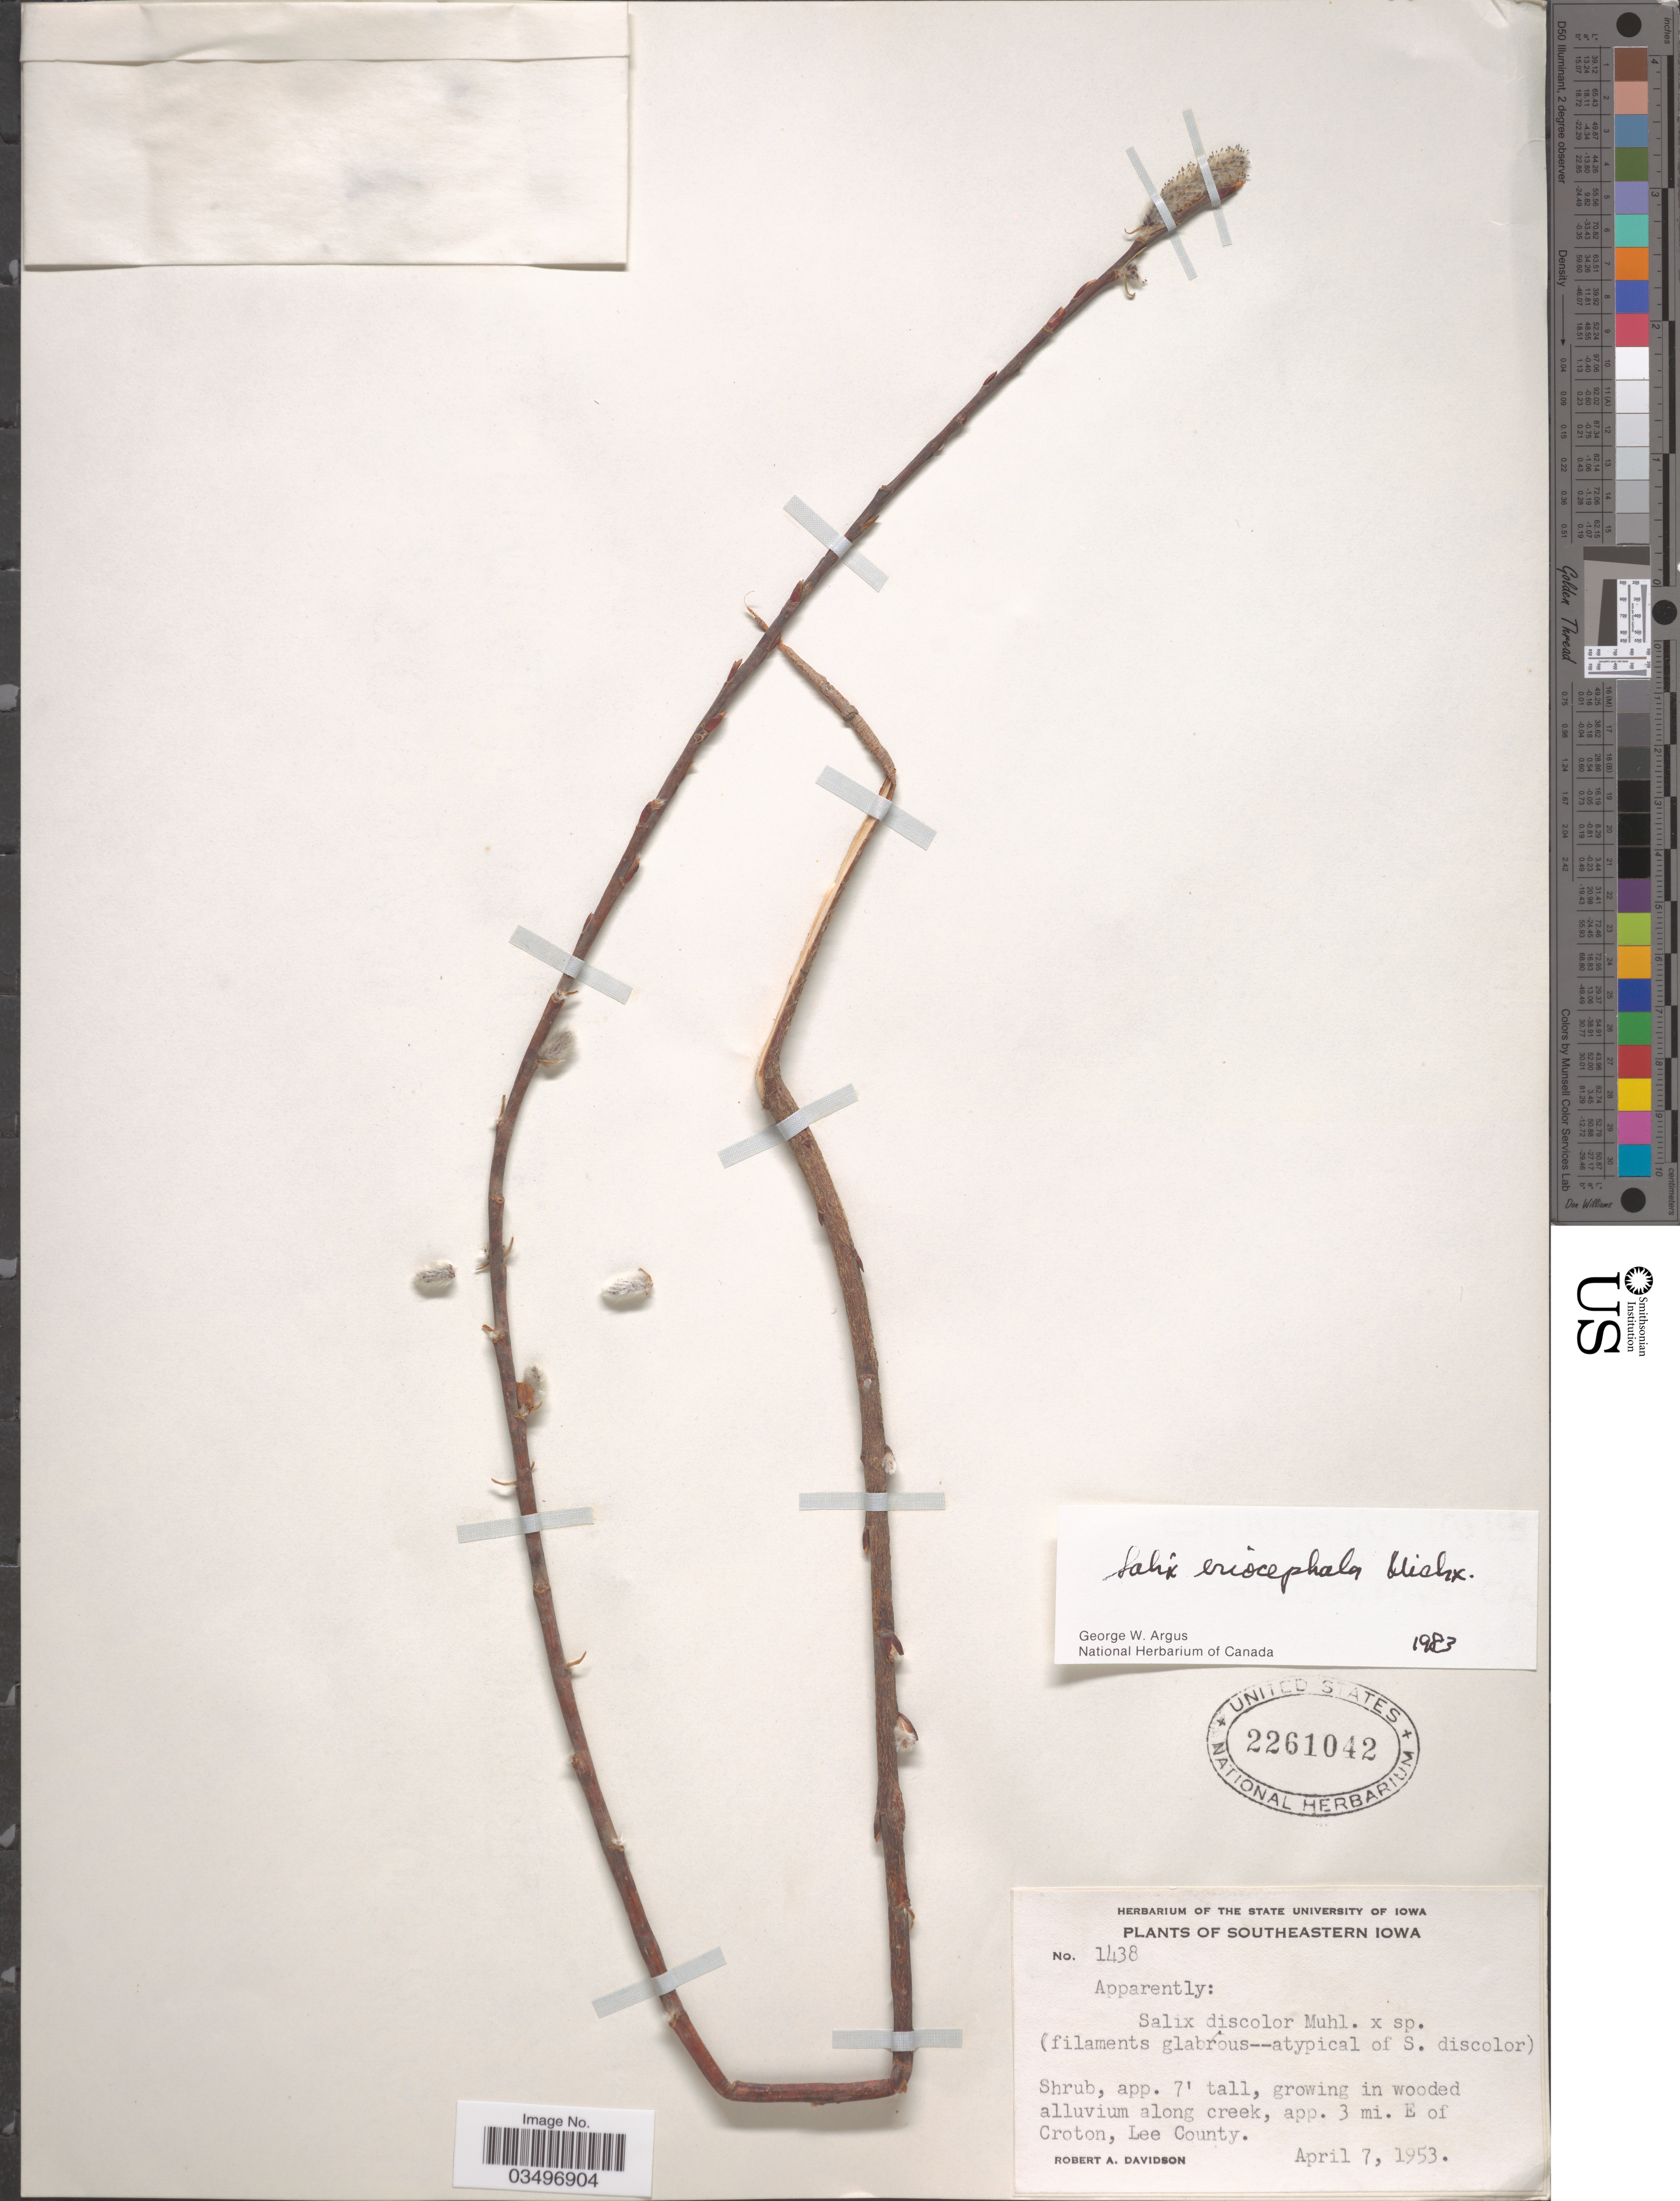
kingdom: Plantae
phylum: Tracheophyta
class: Magnoliopsida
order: Malpighiales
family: Salicaceae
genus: Salix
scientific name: Salix eriocephala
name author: Michx.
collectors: R. A. Davidson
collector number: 1438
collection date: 1953-04-07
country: United States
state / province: Iowa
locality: Southeastern Iowa. App. 3 mi. E of Croton, Lee County.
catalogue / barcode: US 2261042